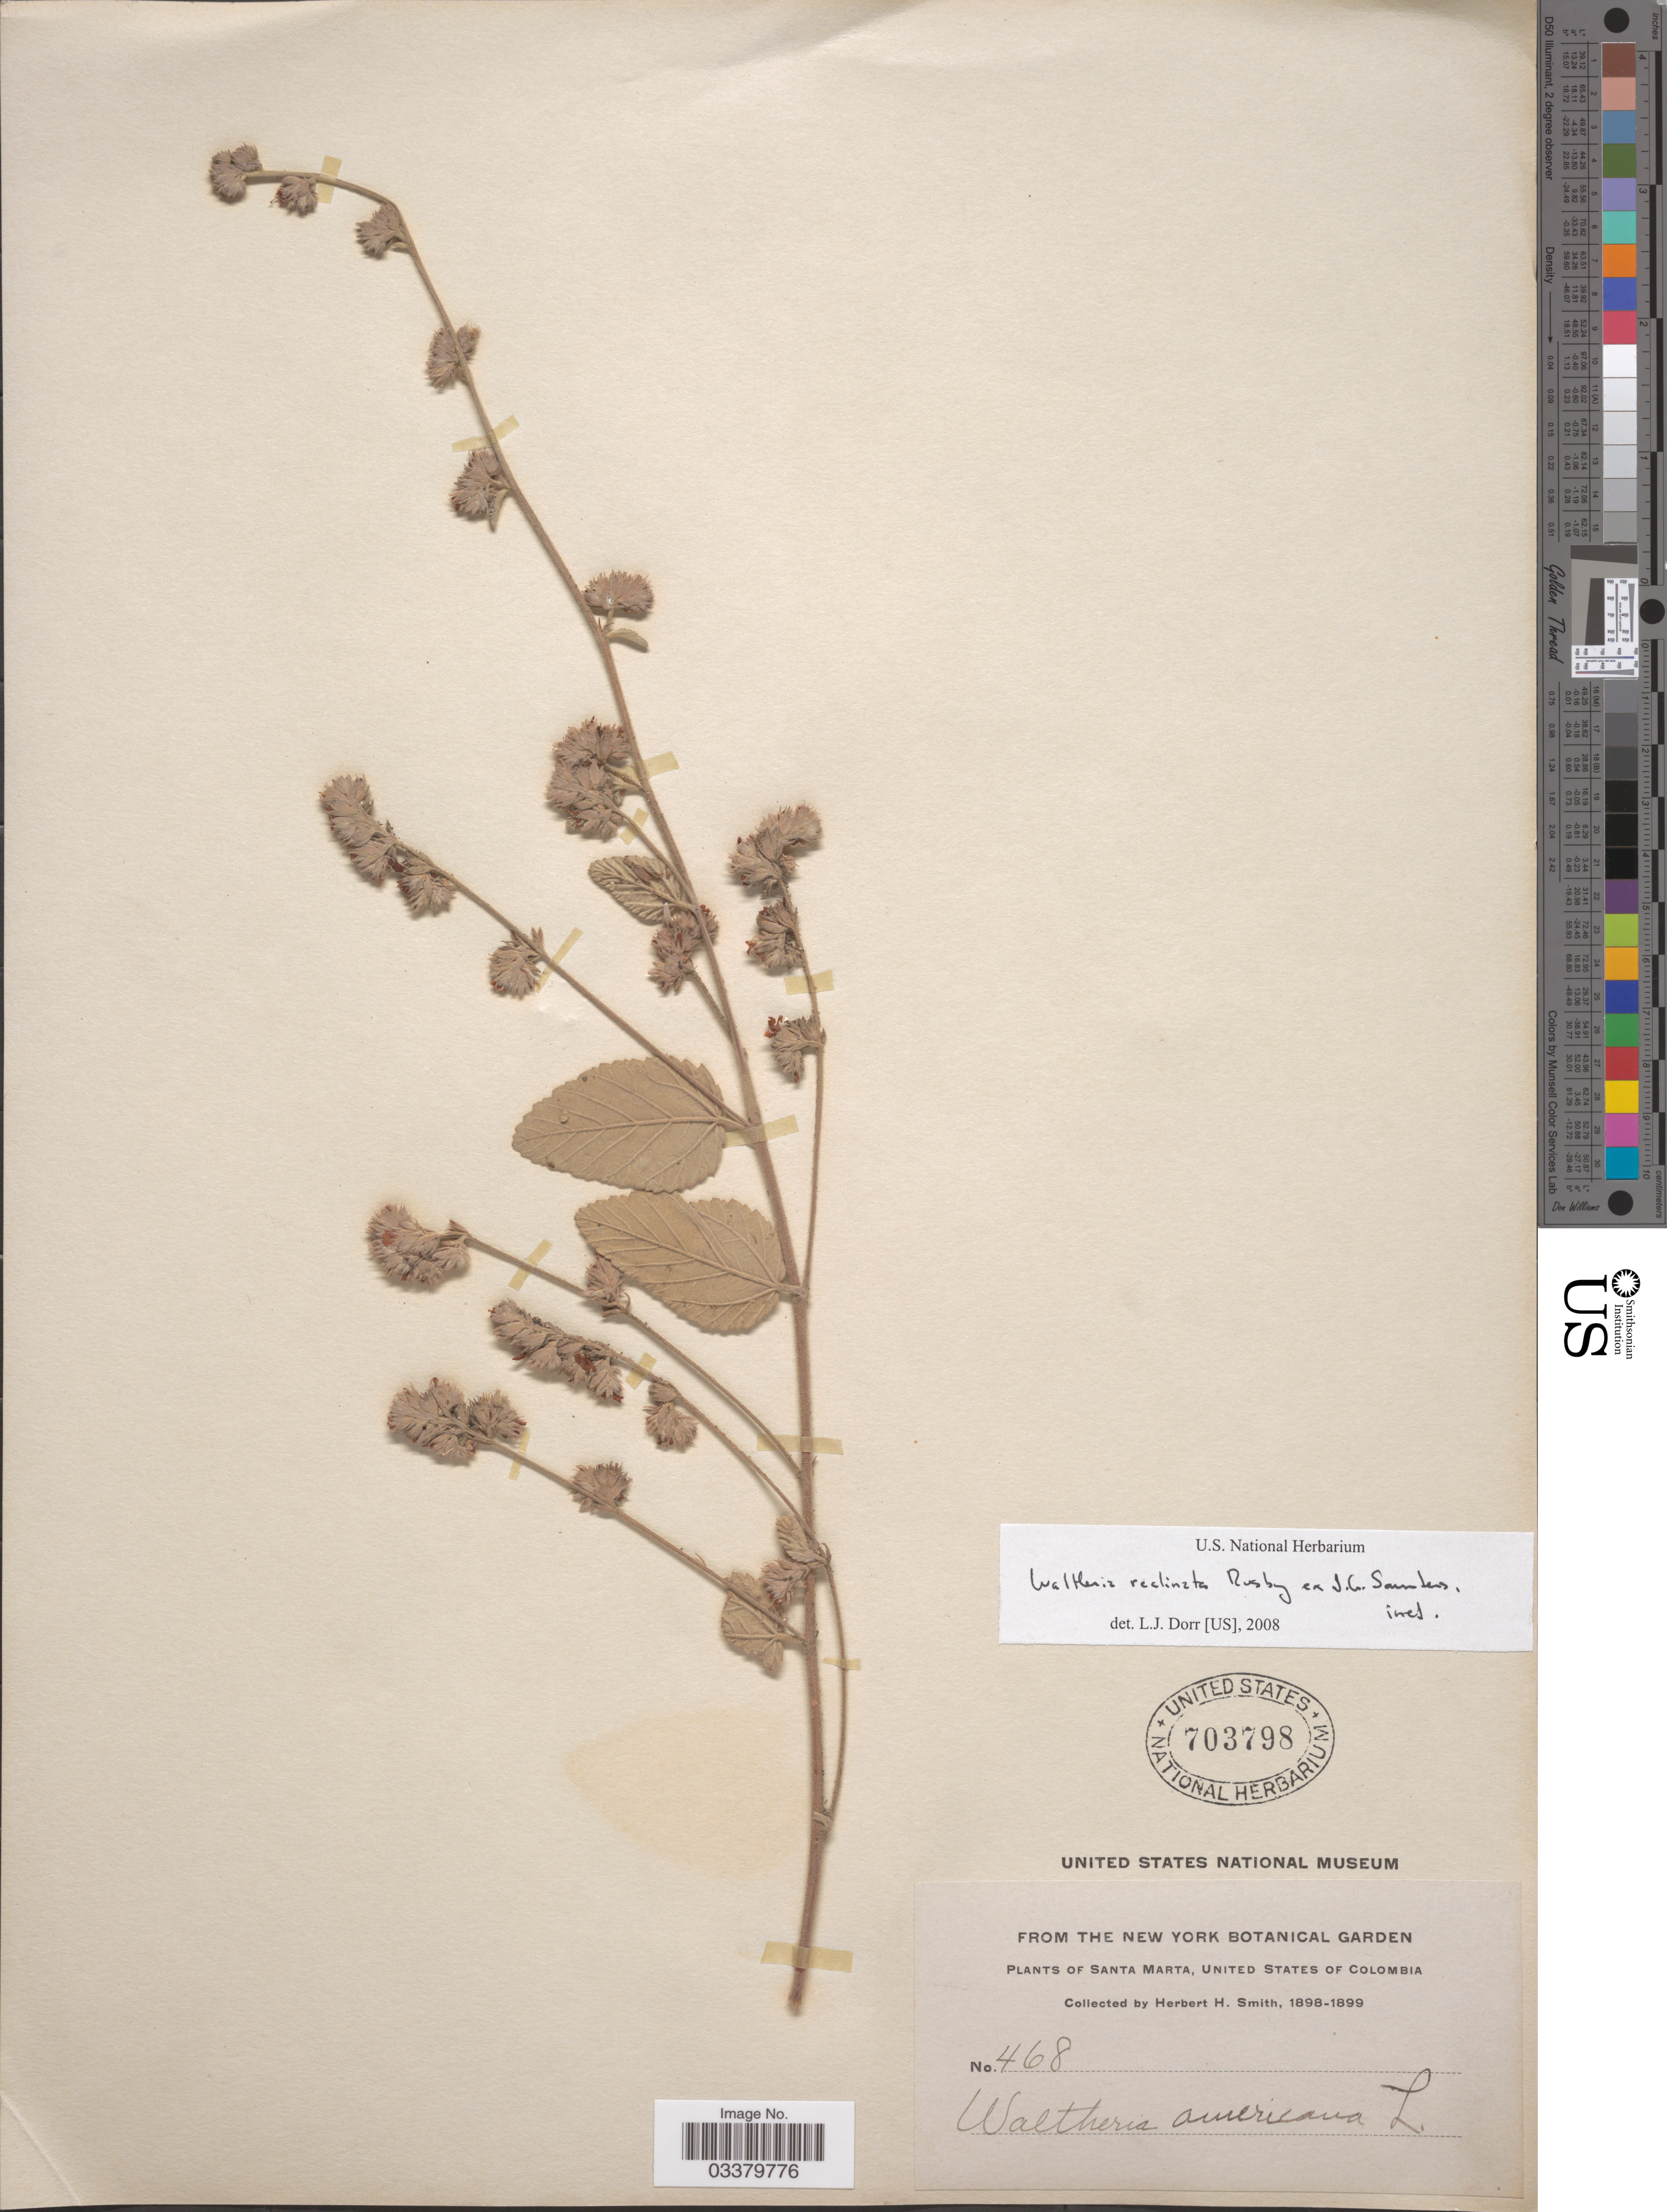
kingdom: Plantae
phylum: Tracheophyta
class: Magnoliopsida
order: Malvales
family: Malvaceae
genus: Waltheria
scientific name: Waltheria reclinata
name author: Rusby ex J.G. Saunders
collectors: Herbert H. Smith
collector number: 468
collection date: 1898/1899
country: Colombia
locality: Santa Marta, United States of Colombia.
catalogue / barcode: US 703798